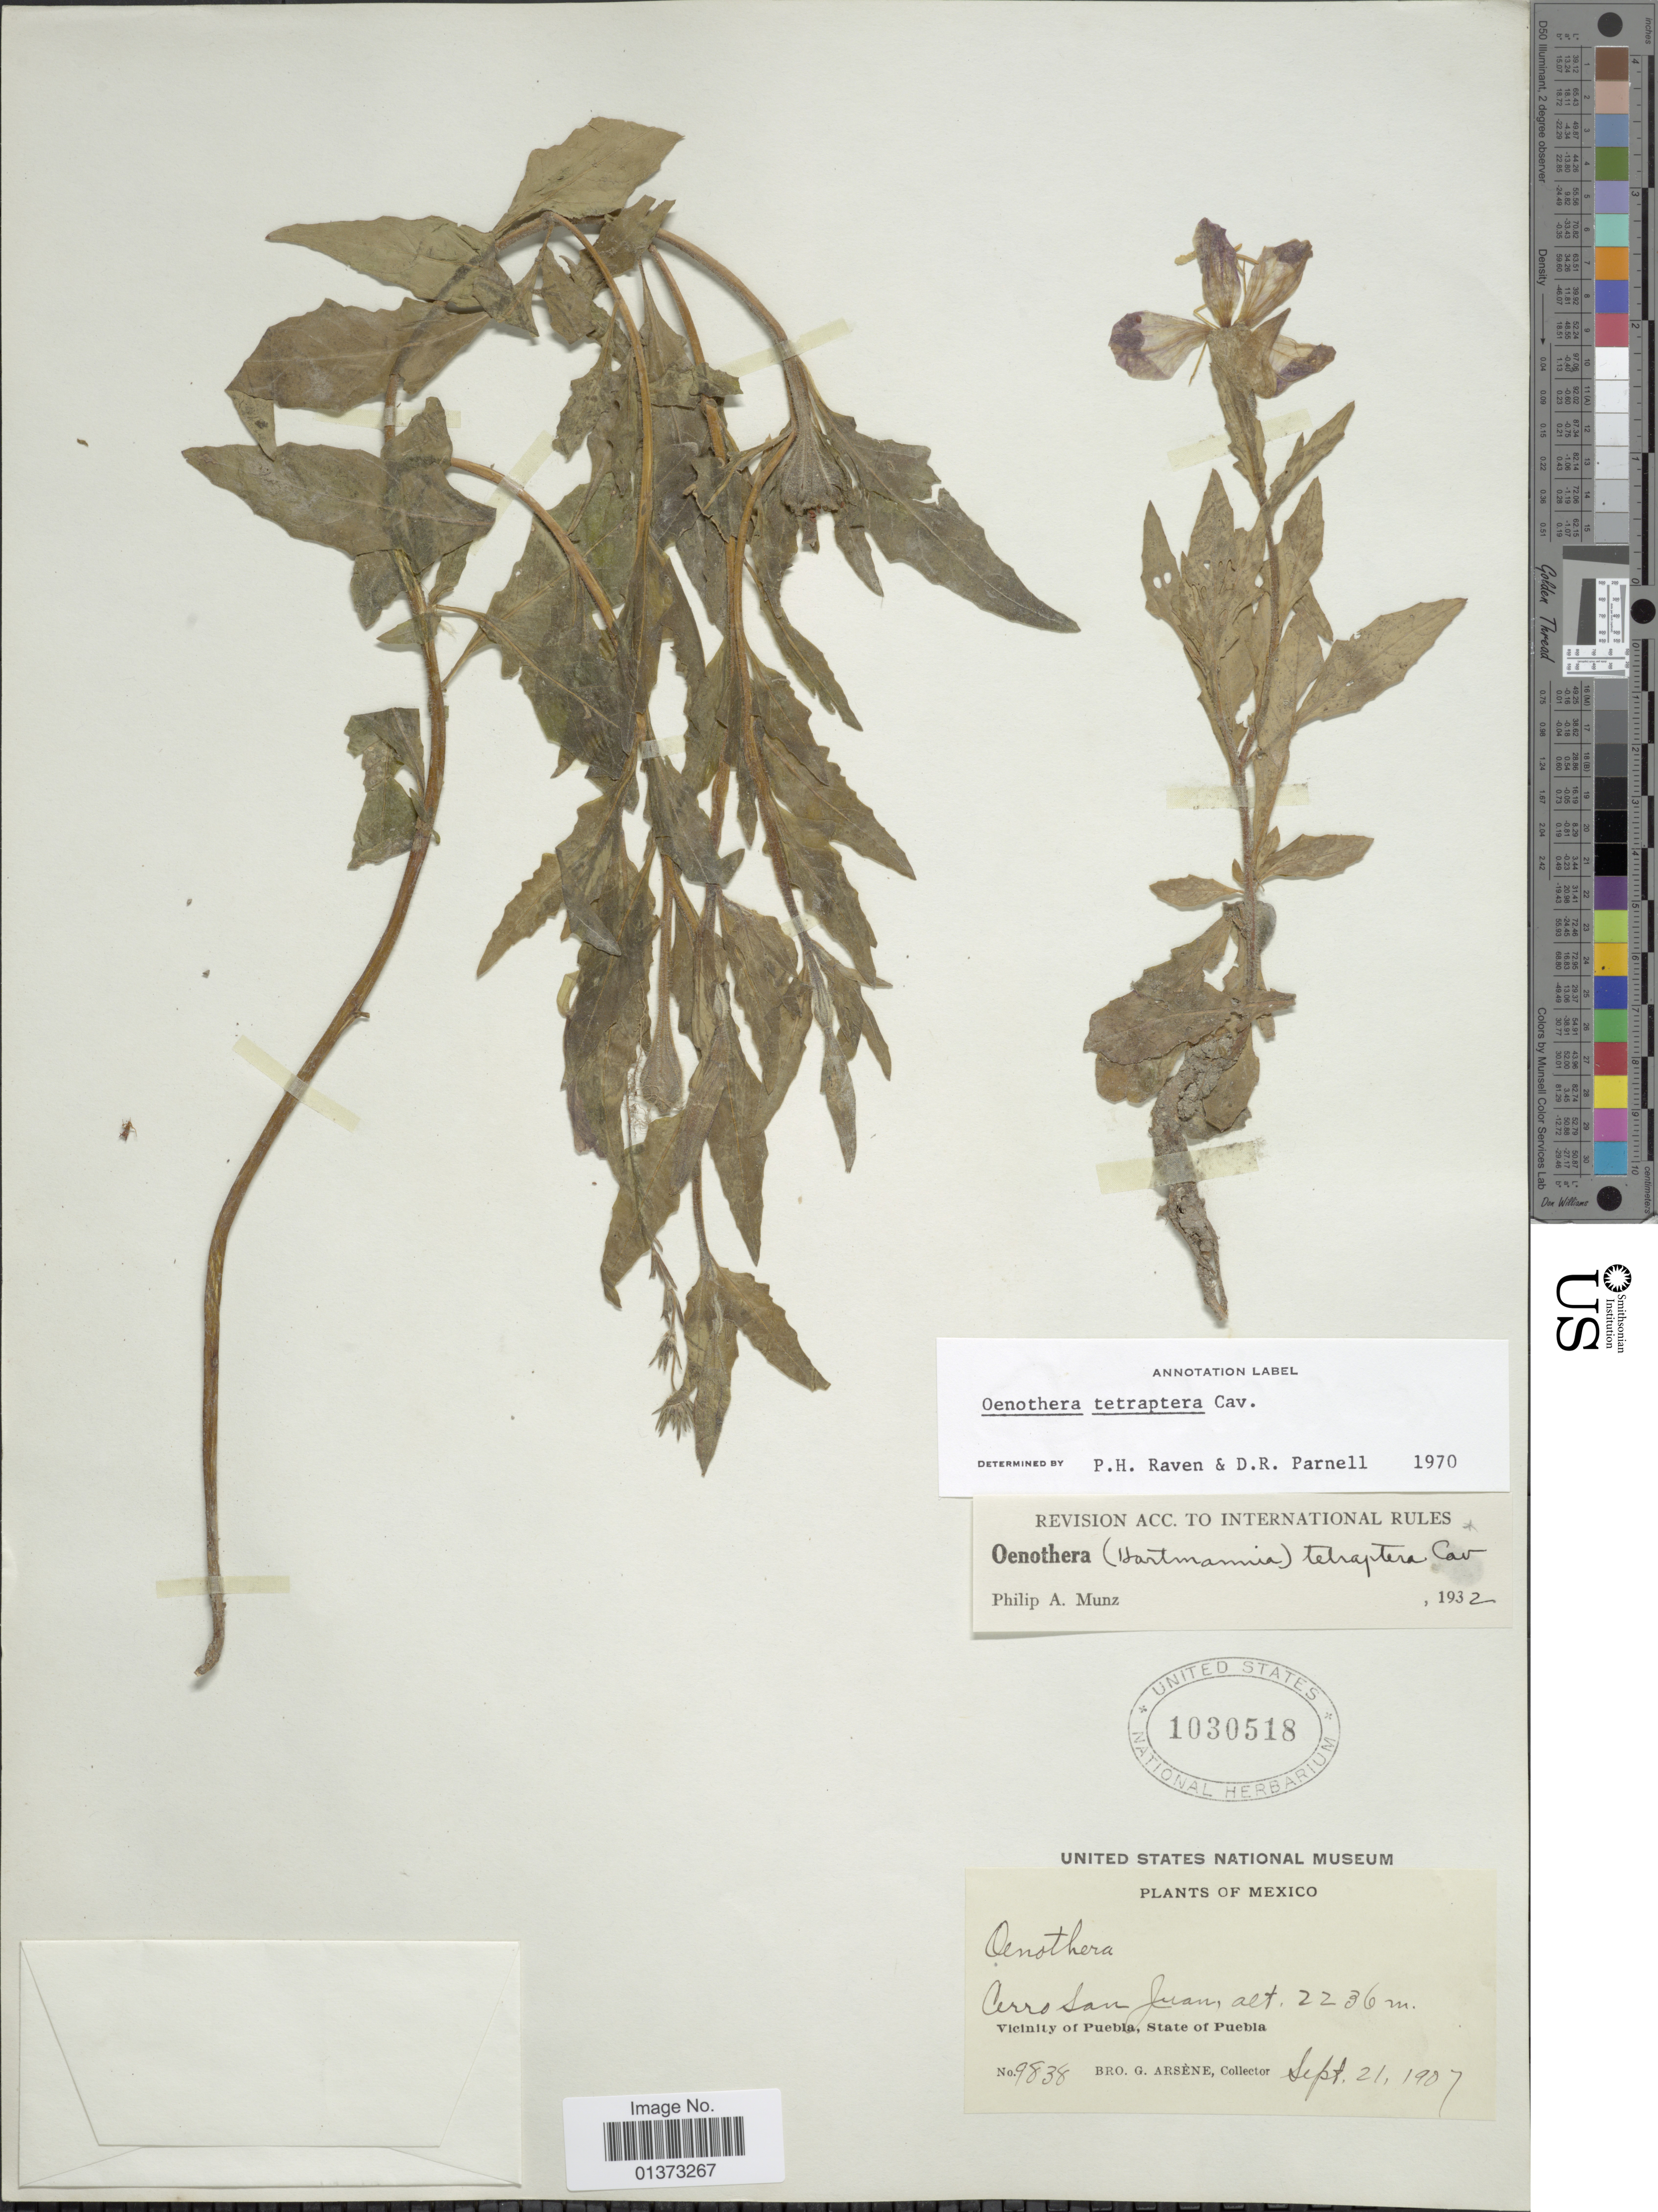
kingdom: Plantae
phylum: Tracheophyta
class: Magnoliopsida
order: Myrtales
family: Onagraceae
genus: Oenothera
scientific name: Oenothera tetraptera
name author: Cav.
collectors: Bro. G. Arsène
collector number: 9838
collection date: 1907-09-21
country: Mexico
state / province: Puebla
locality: Cerro San Juan, Vicinity of Puebla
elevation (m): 2236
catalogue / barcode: US 1030518